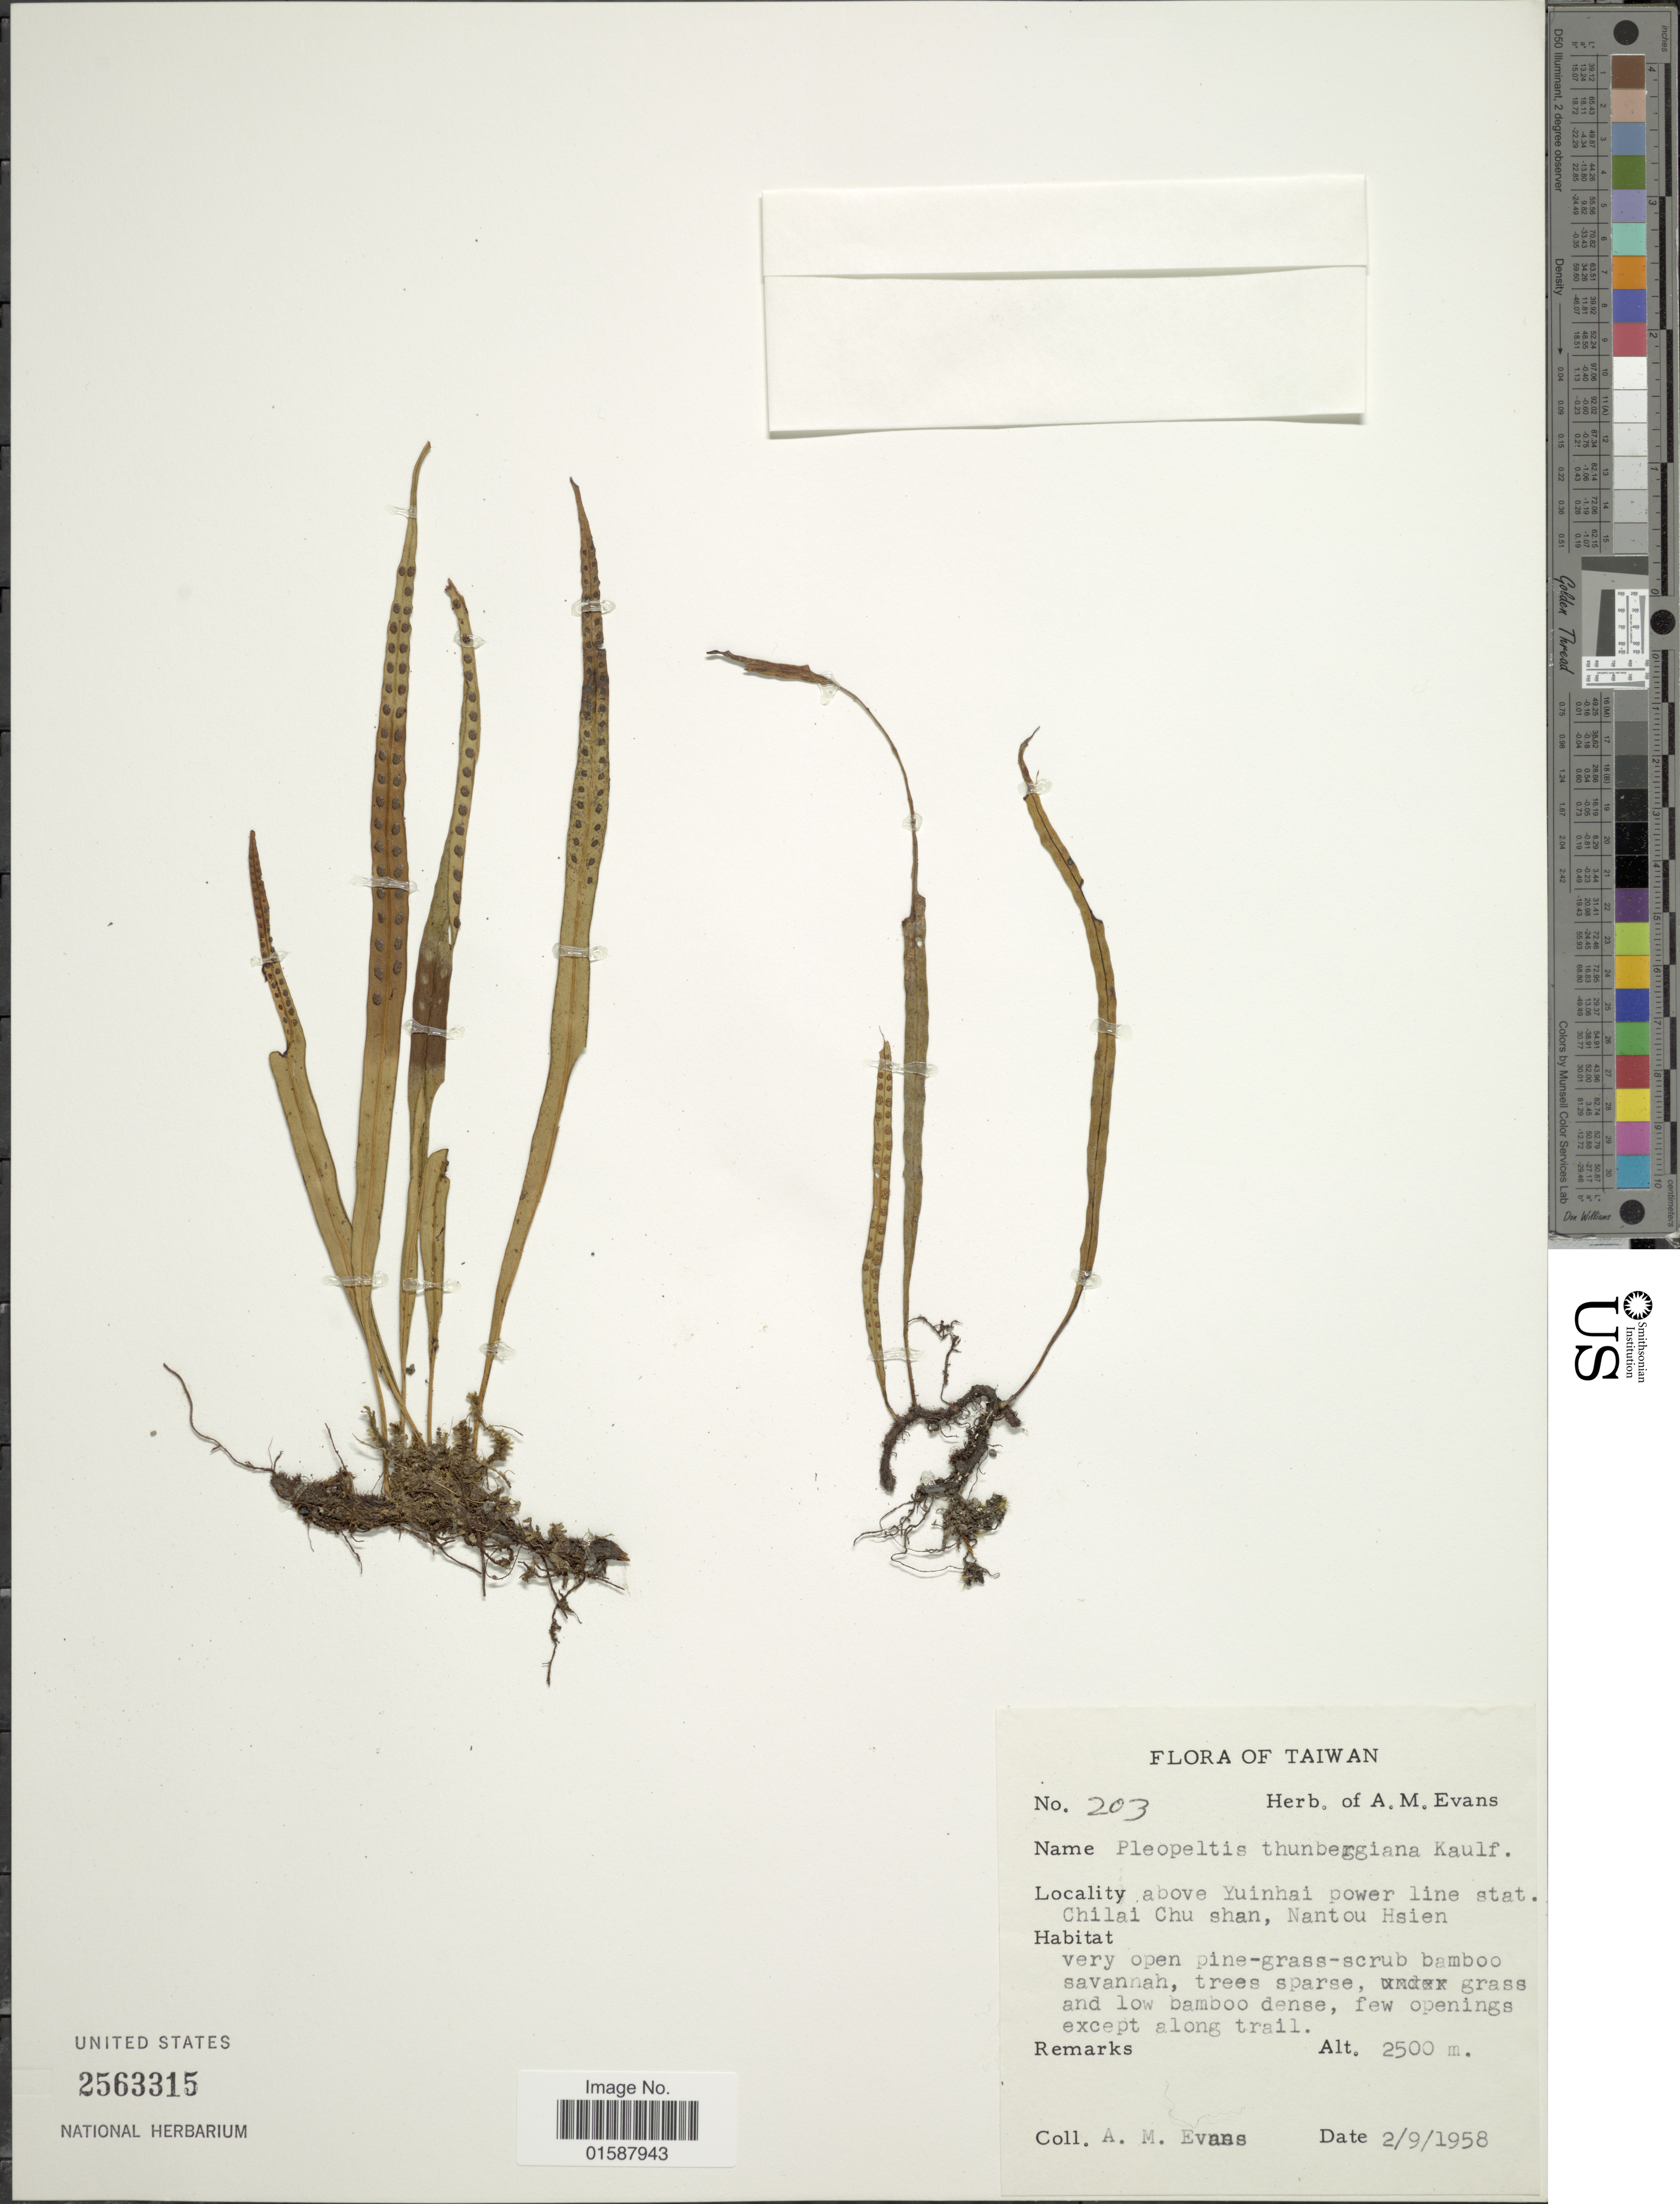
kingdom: Plantae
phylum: Tracheophyta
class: Polypodiopsida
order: Polypodiales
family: Polypodiaceae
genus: Lepisorus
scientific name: Lepisorus thunbergianus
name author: (Kaulf.) Ching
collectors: A. M. Evans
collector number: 203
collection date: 1958-09-02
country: Taiwan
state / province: Nantou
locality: Above Yuinhai power line stat. Chilai Chu shan, Nantou Hsien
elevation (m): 2500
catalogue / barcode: US 2563315